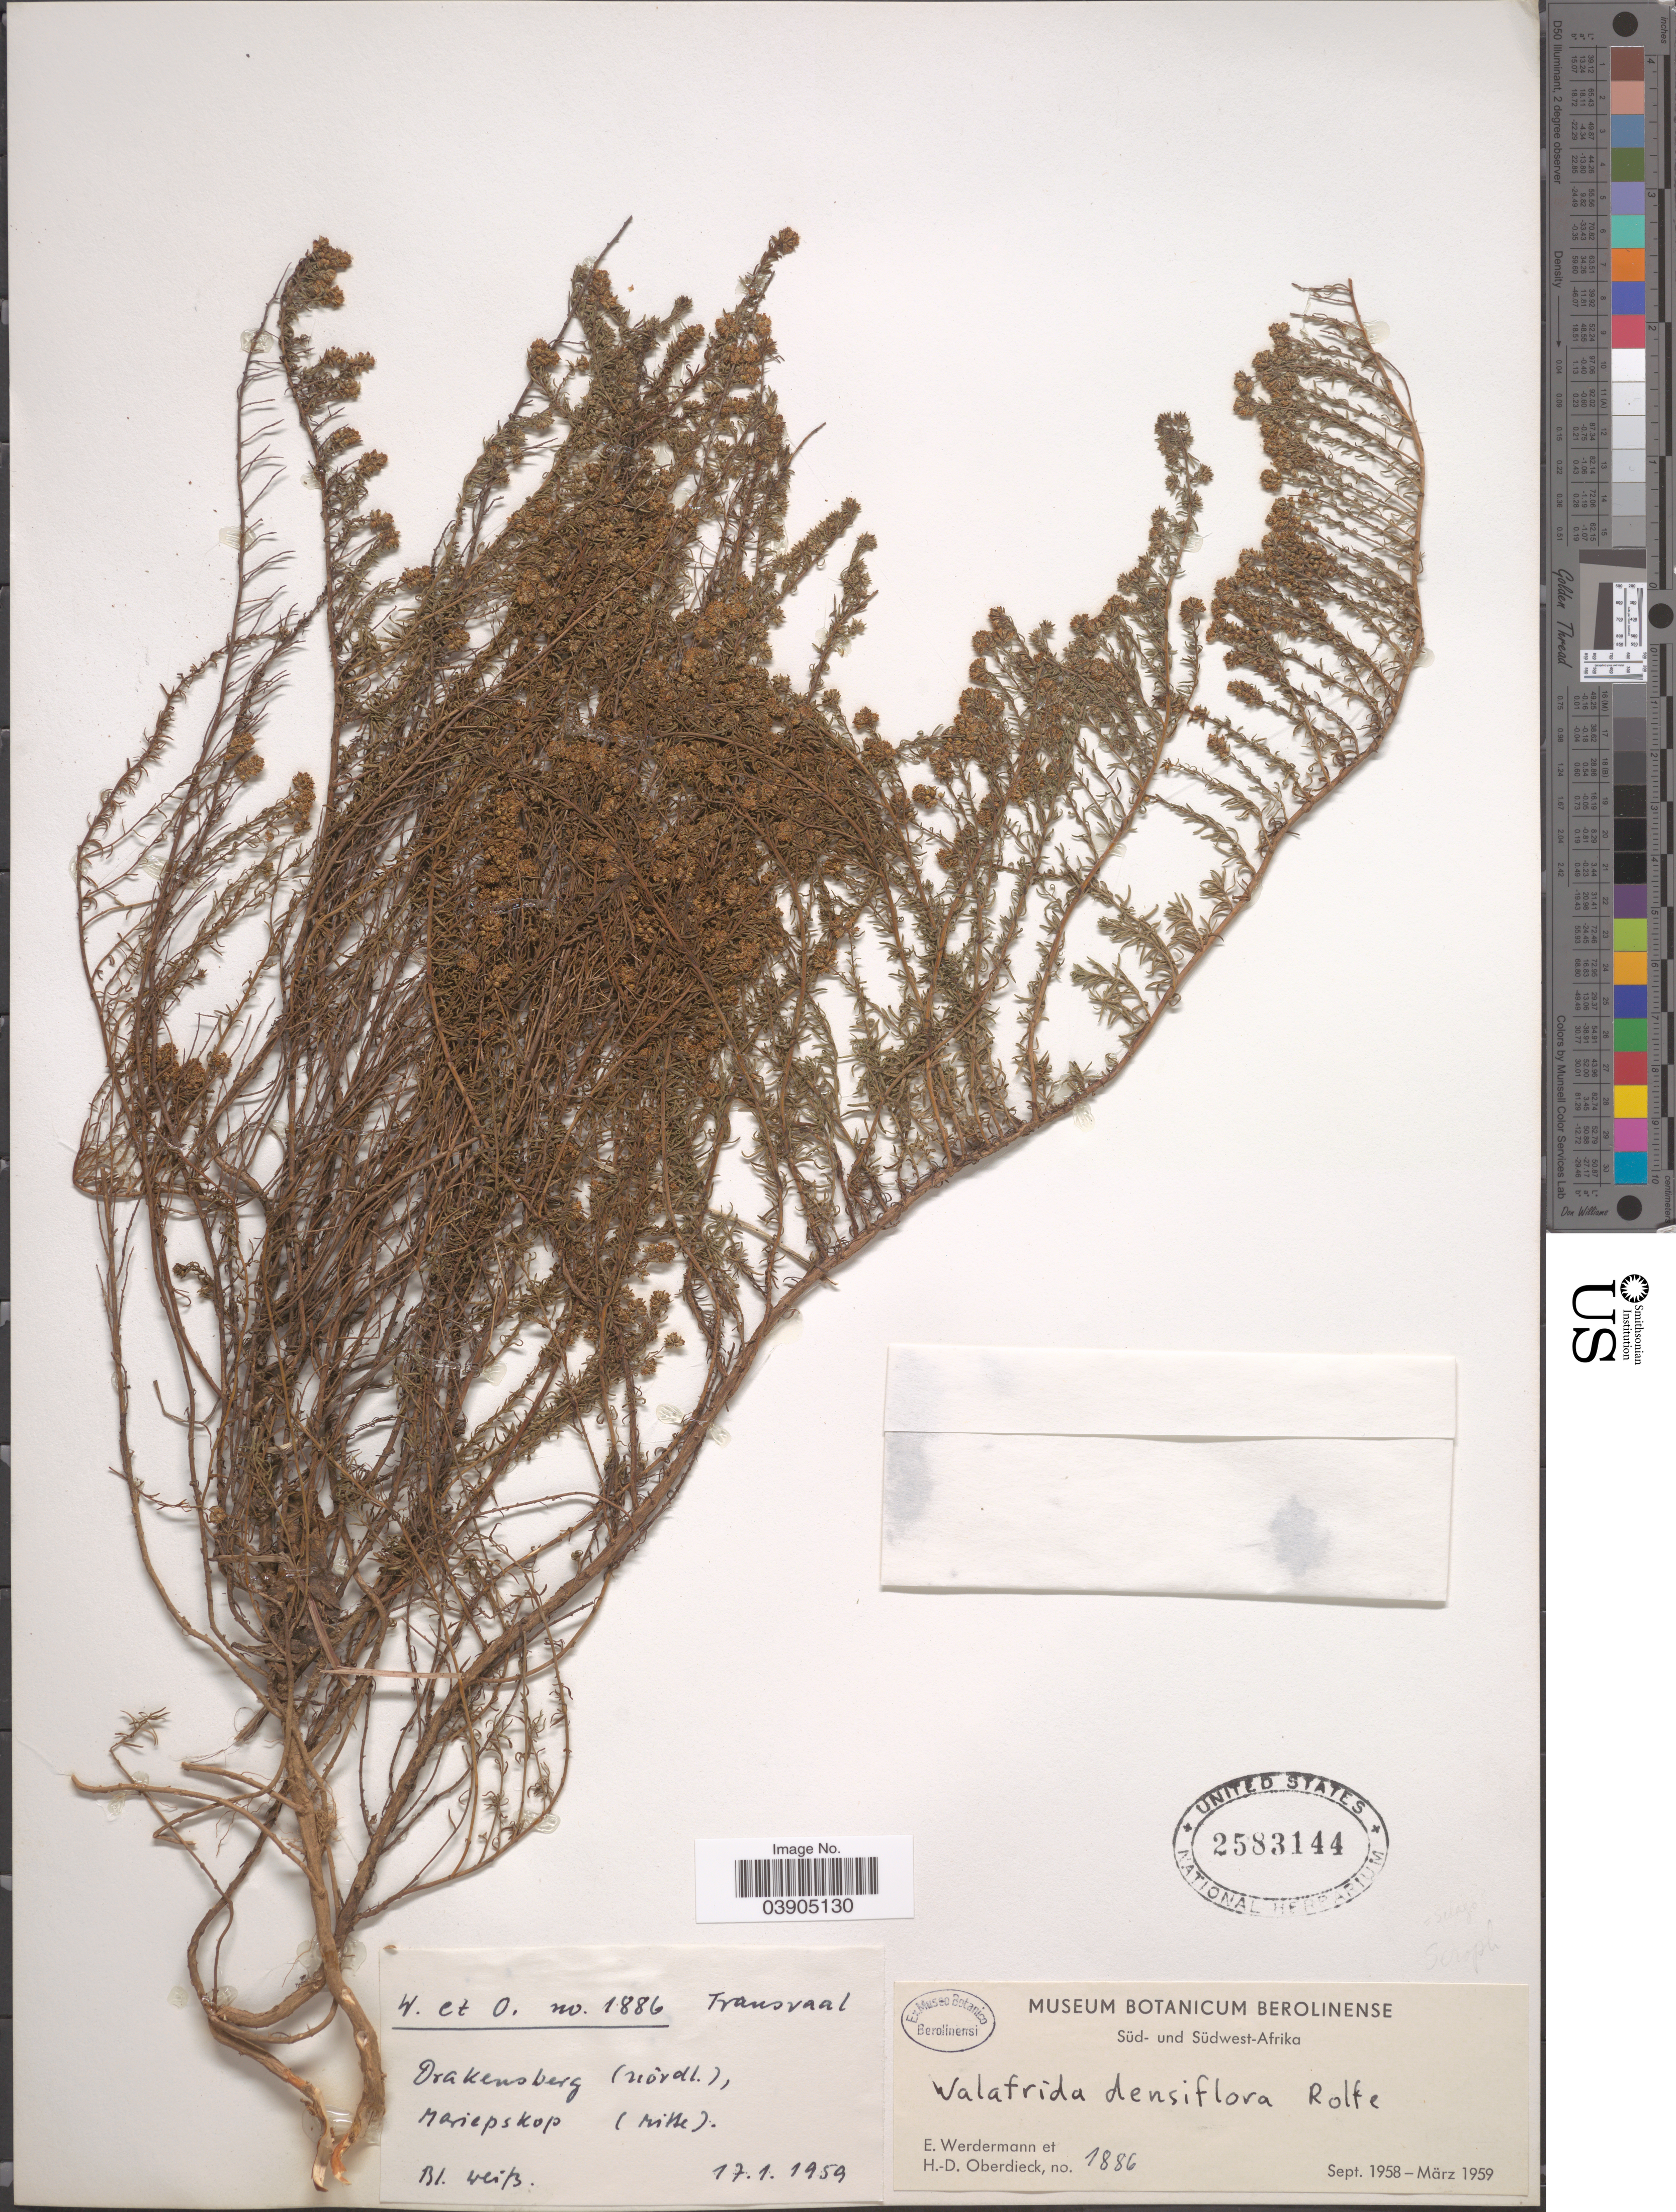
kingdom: Plantae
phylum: Tracheophyta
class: Magnoliopsida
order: Lamiales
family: Scrophulariaceae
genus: Selago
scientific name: Selago densiflora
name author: Rolfe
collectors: E. Werdermann & H. Oberdieck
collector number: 1886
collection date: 1959-01-17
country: South Africa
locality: Transvaal. Drakensberg (Nôrdl.), Mariepskop (Mitte).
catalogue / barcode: US 2583144